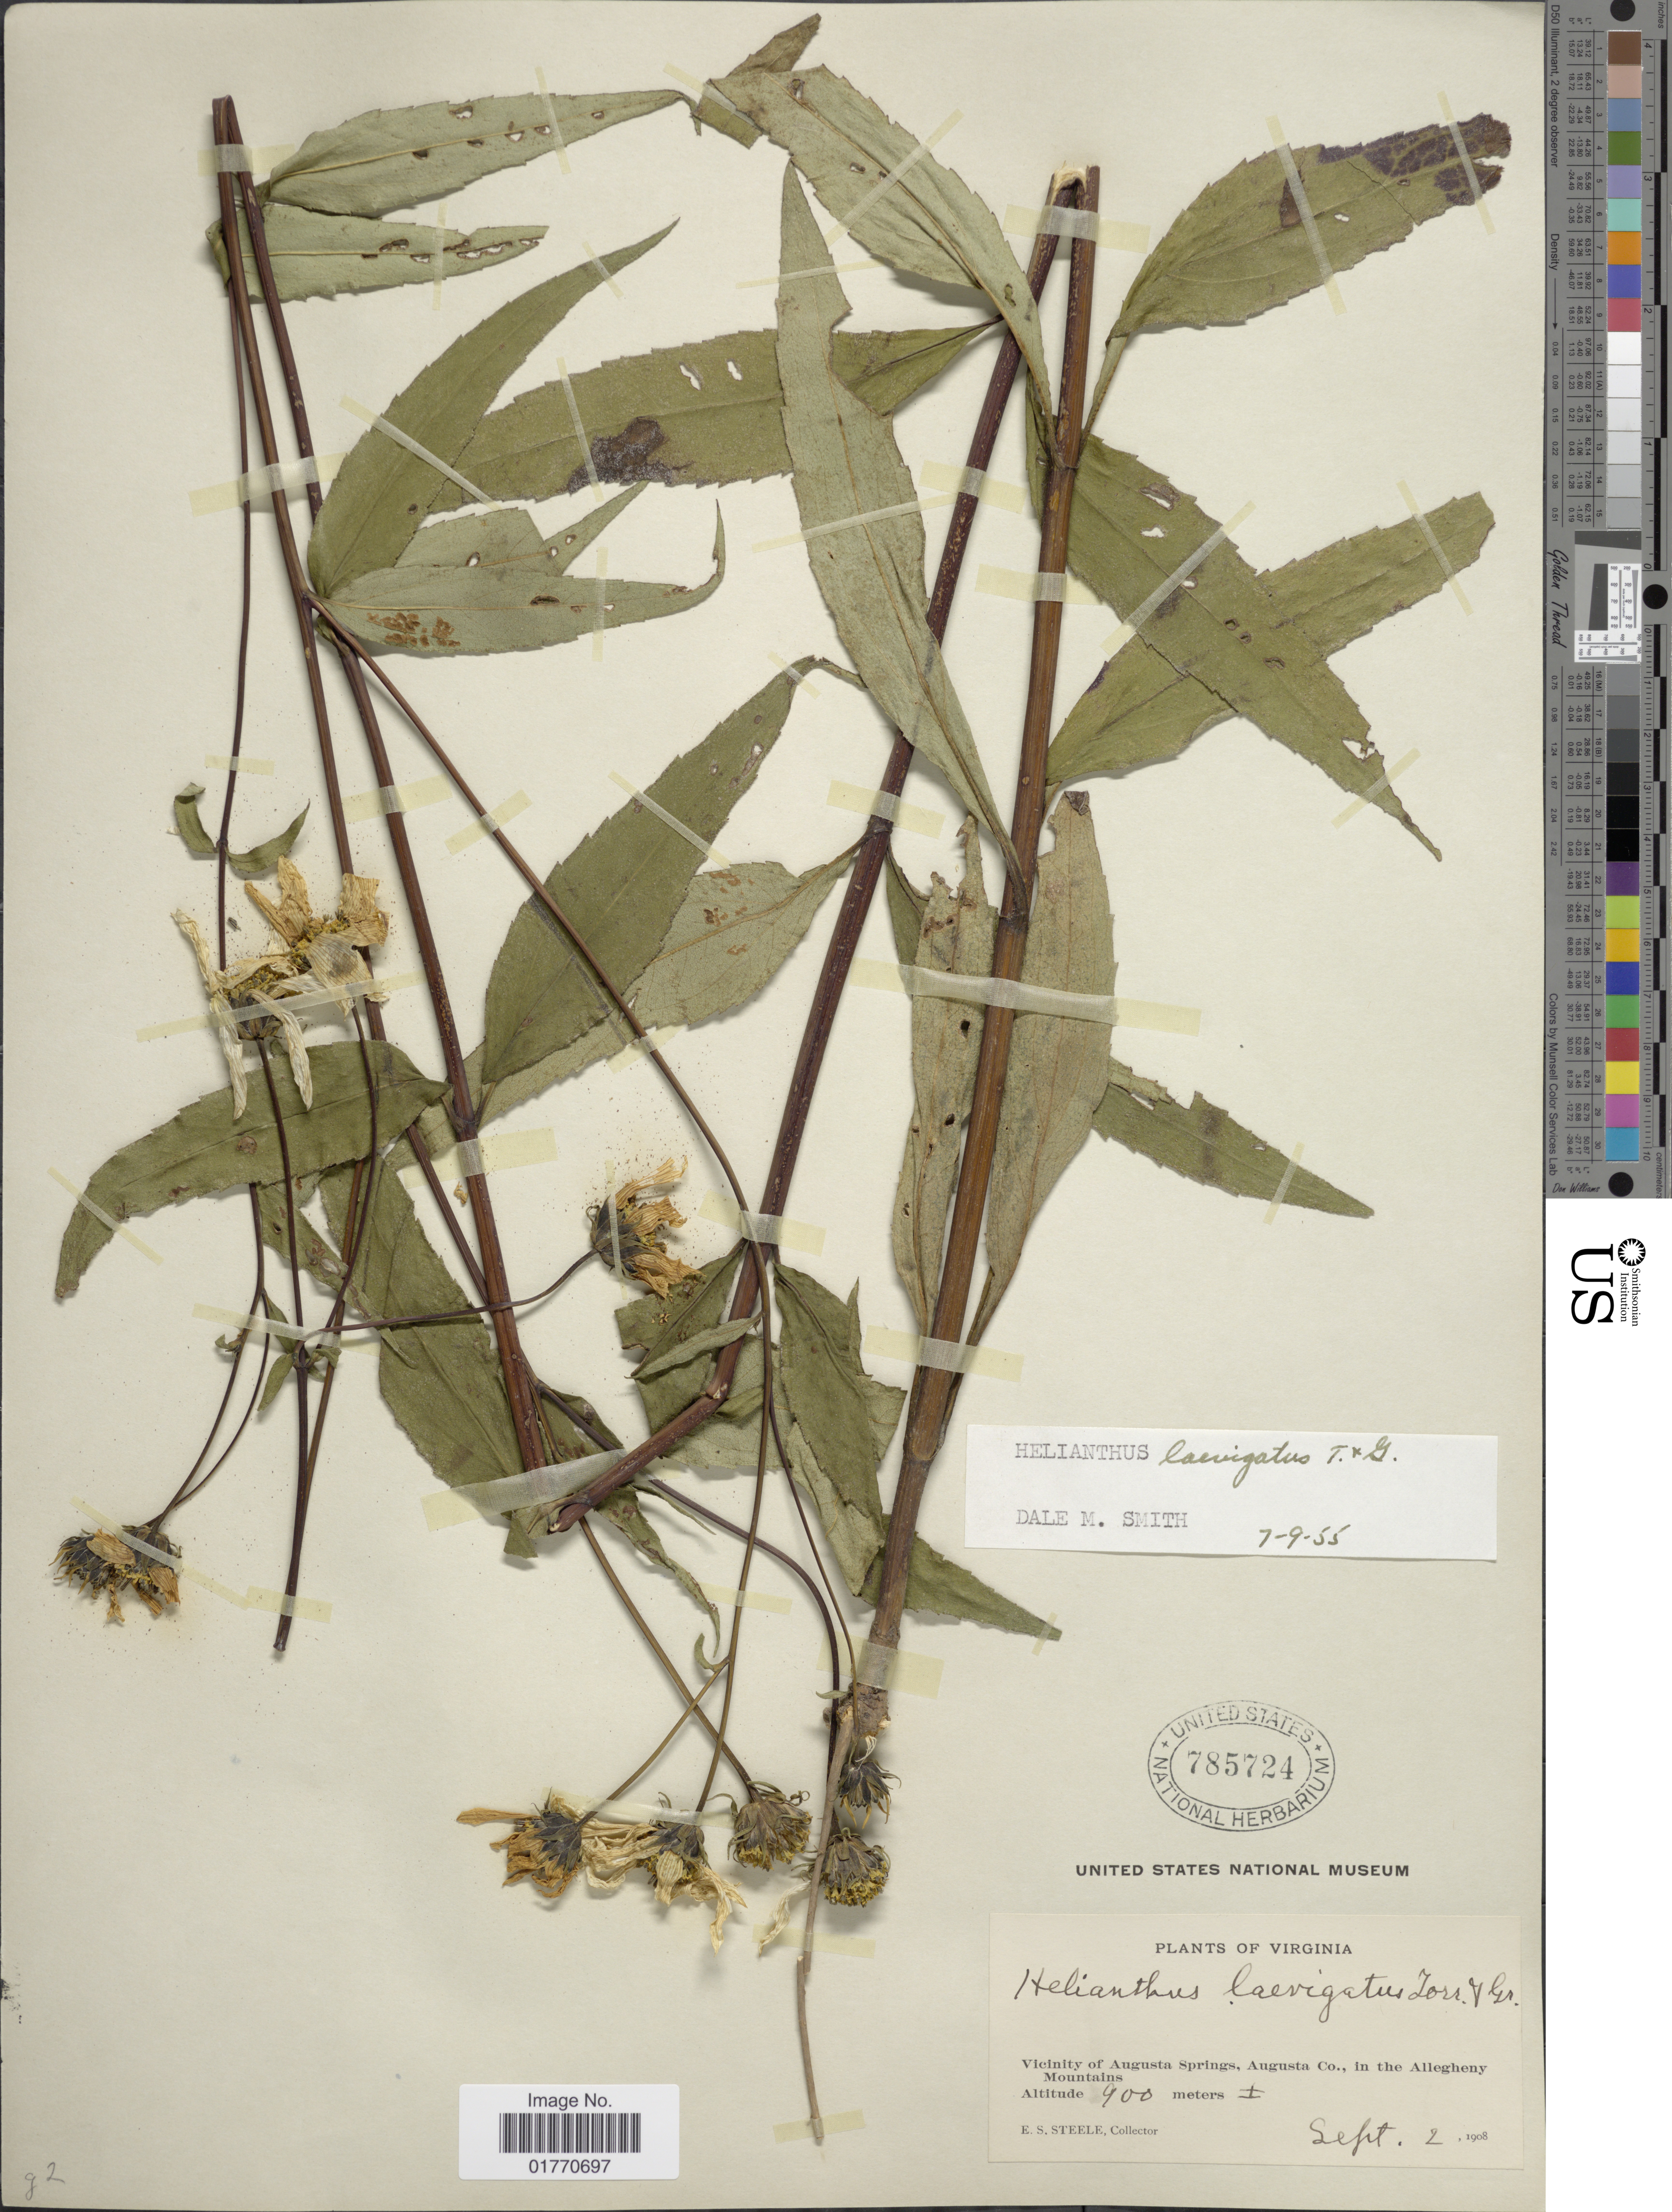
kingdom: Plantae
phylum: Tracheophyta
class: Magnoliopsida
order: Asterales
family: Asteraceae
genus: Helianthus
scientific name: Helianthus laevigatus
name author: Torr. & A. Gray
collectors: E. Steele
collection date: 1908-09-02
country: United States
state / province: Virginia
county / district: Augusta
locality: Vicinity of Augusta Springs, Augusta Co., in the Allegheny Mountains.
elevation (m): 900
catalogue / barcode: US 785724